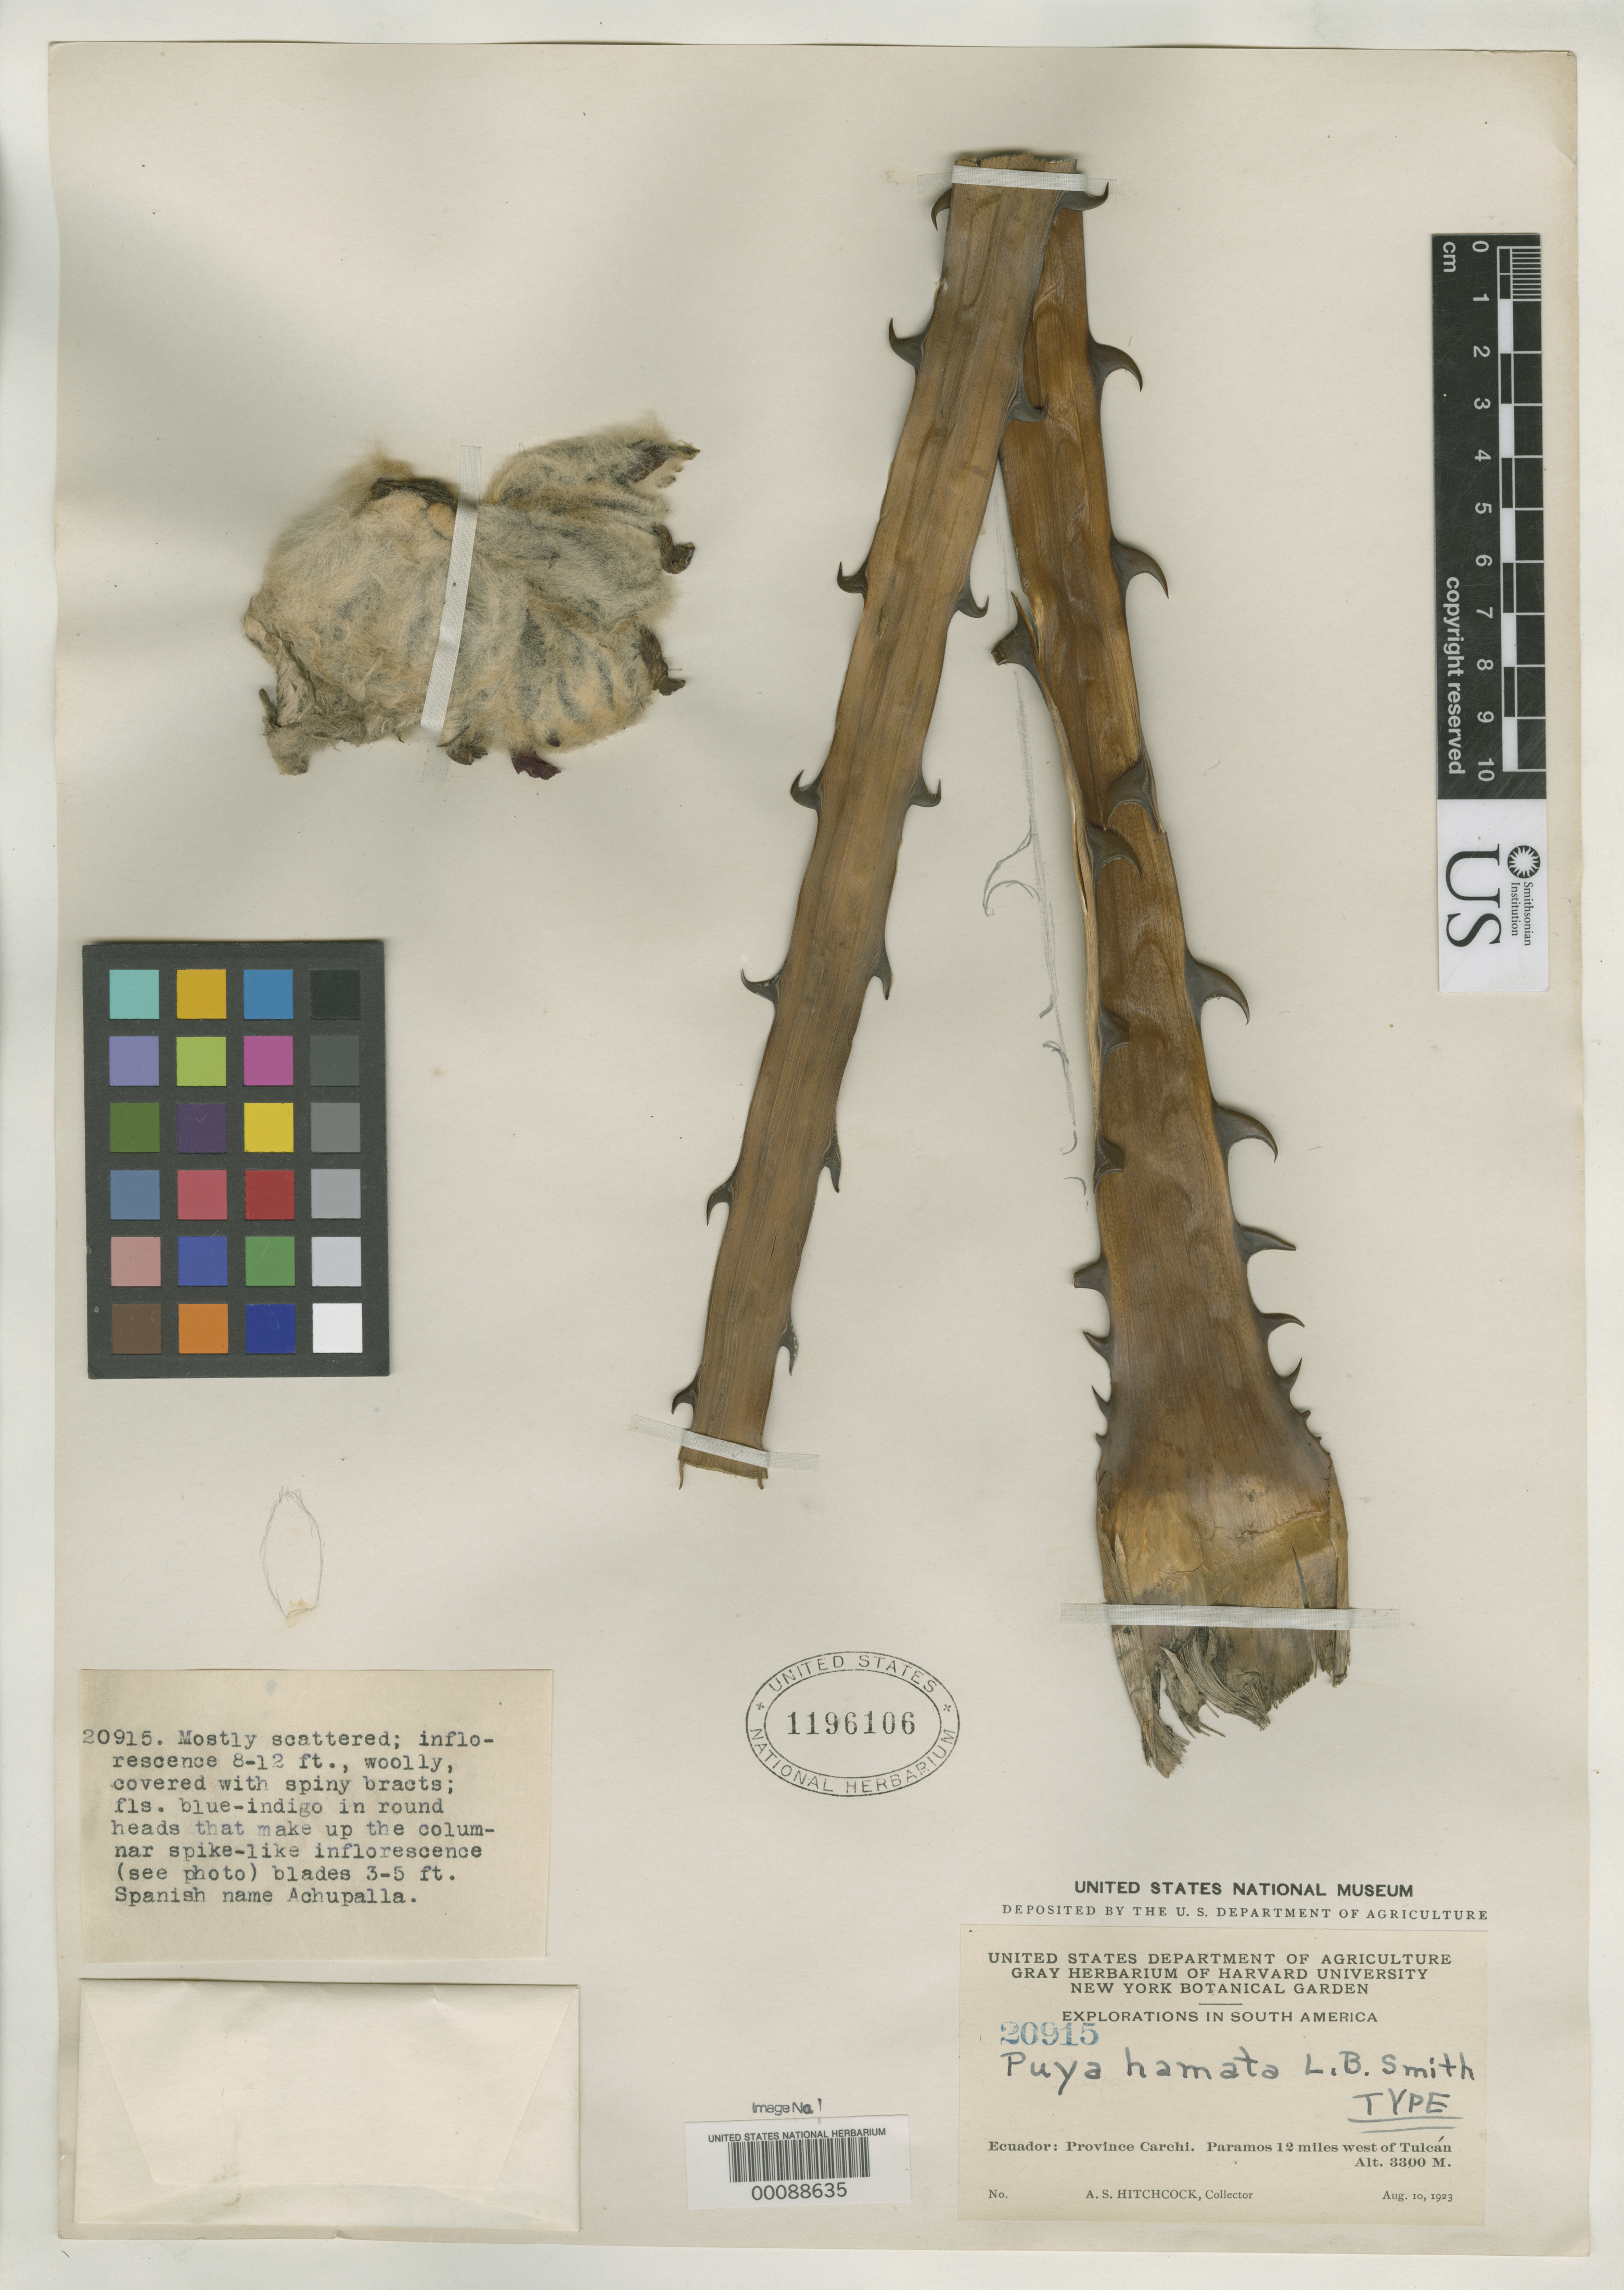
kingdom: Plantae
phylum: Tracheophyta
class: Liliopsida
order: Poales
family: Bromeliaceae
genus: Puya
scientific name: Puya hamata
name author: L.B. Sm.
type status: Holotype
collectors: A. S. Hitchcock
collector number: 20915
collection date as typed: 10 Aug 1923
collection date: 1923-08-10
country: Ecuador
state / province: Carchi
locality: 12 miles W of Tulcan.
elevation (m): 3300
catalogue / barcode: US 1196106